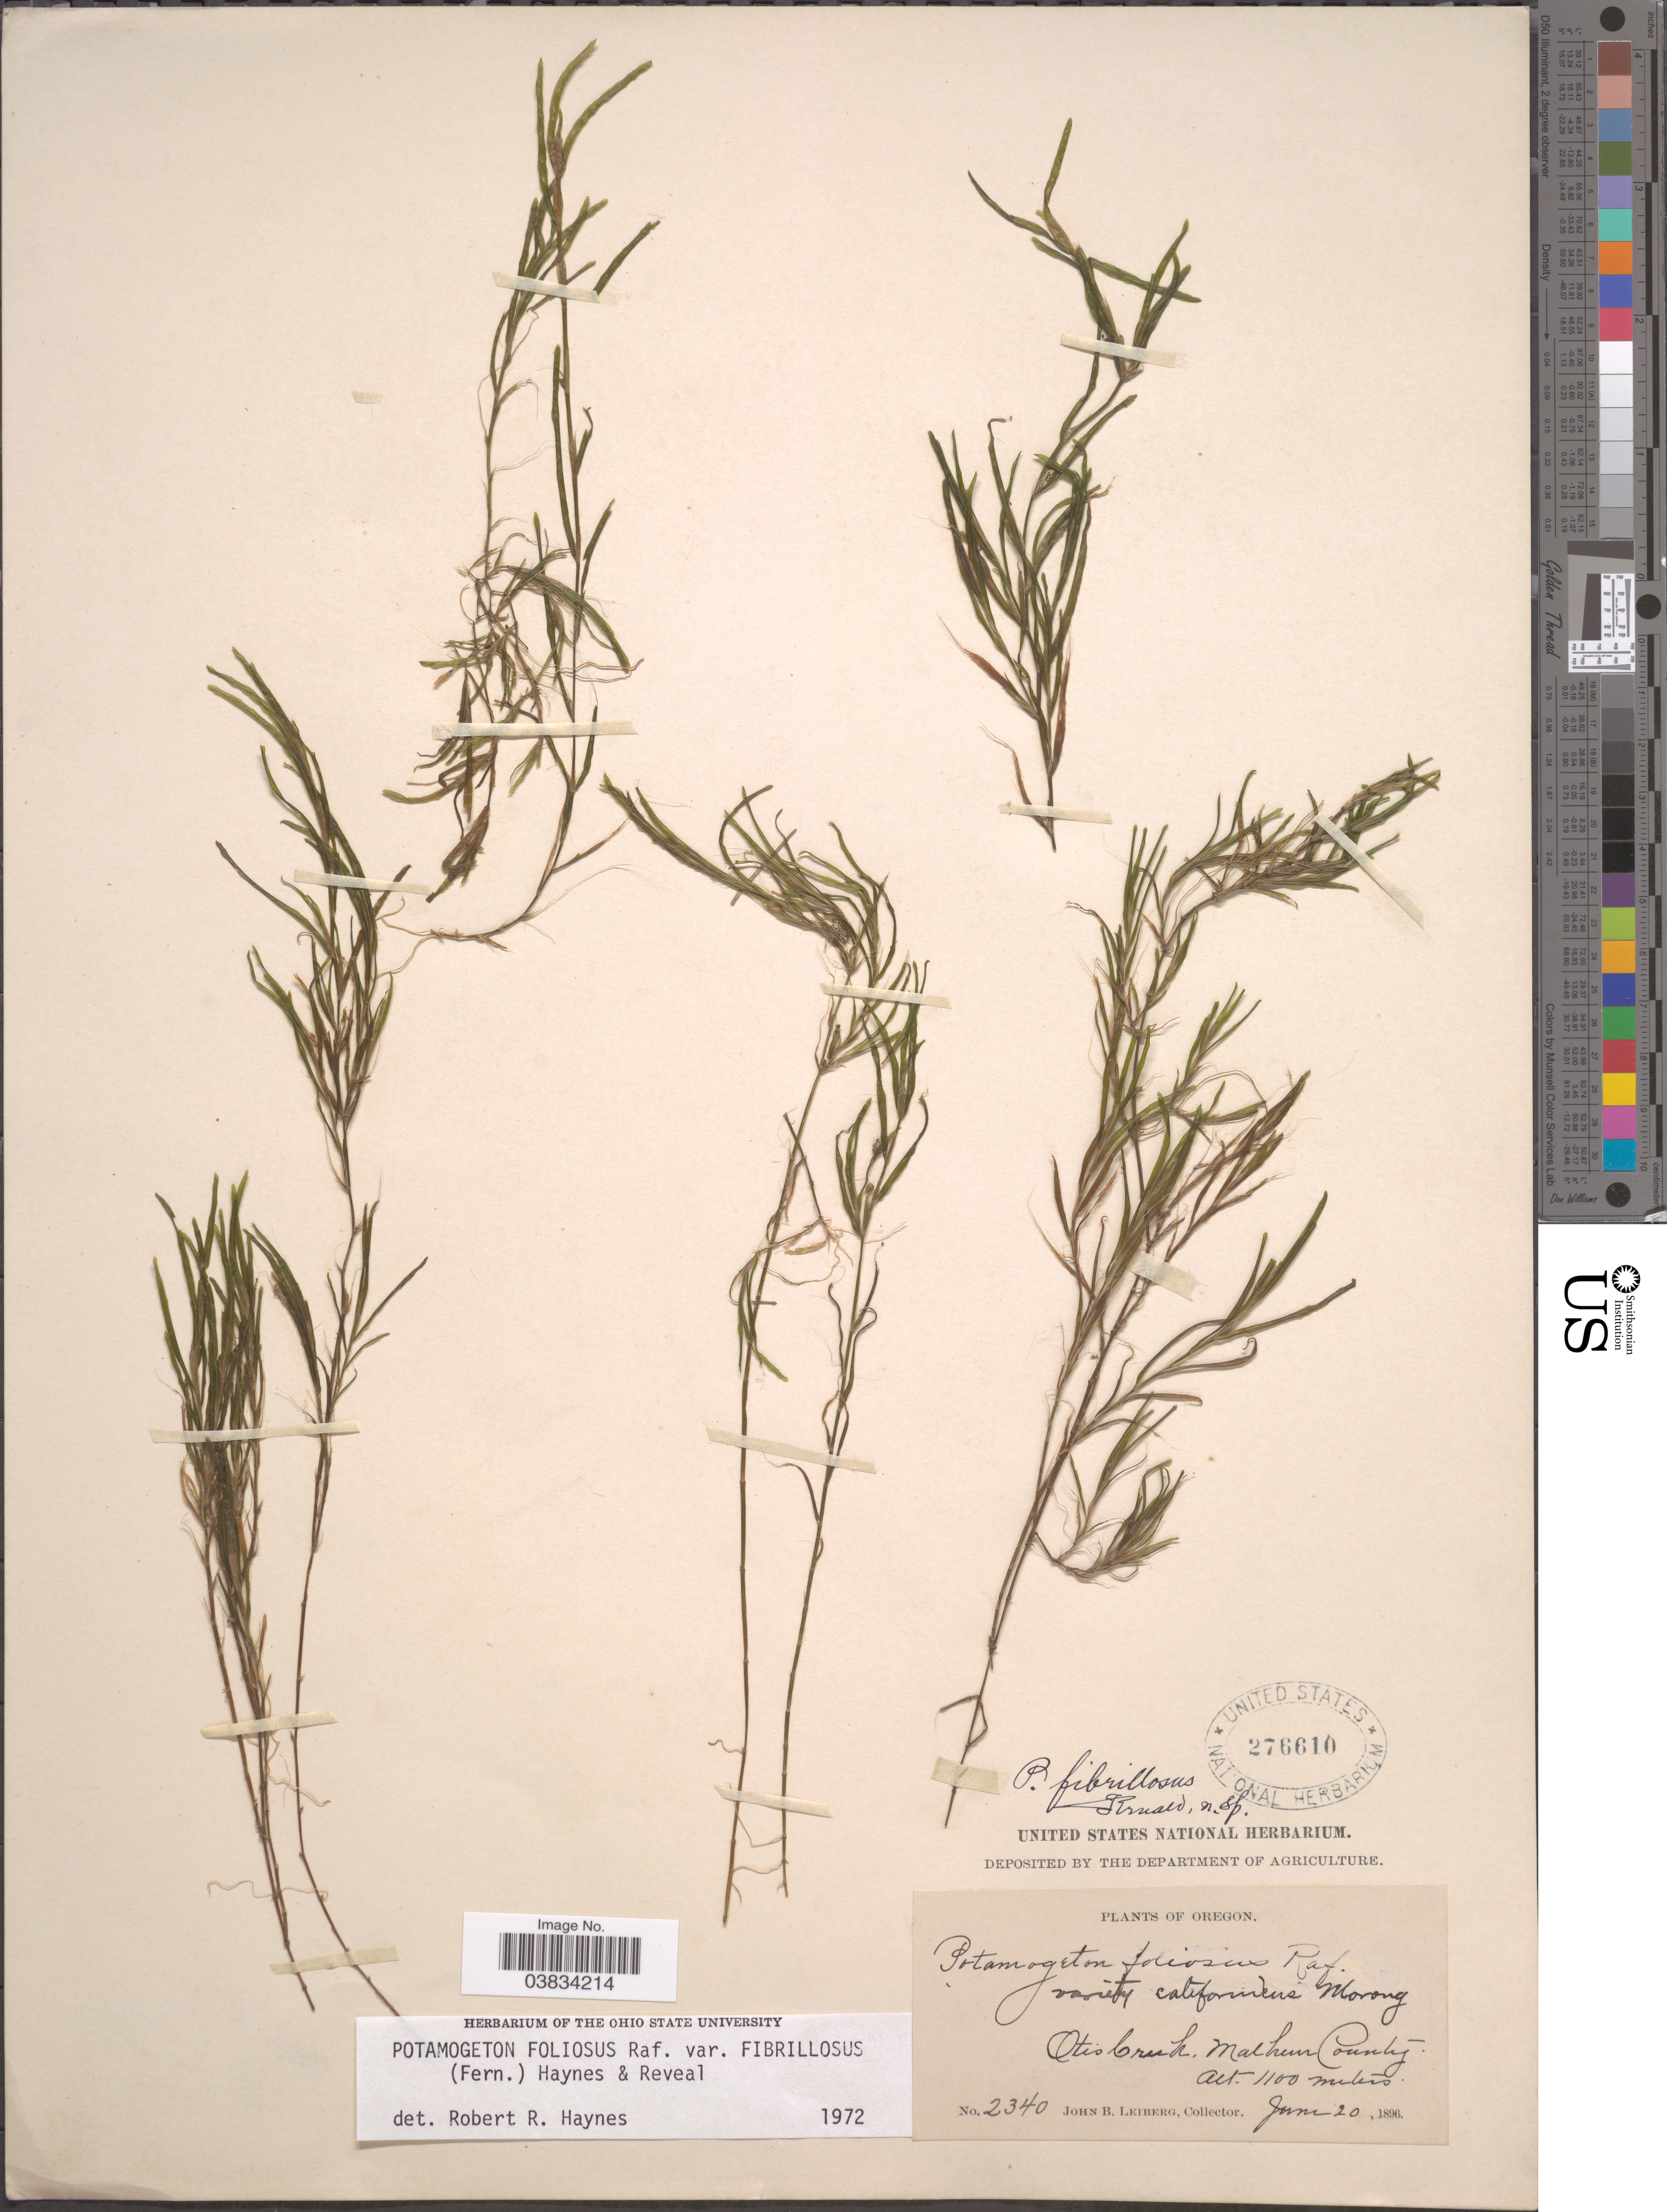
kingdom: Plantae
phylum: Tracheophyta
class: Liliopsida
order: Alismatales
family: Potamogetonaceae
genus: Potamogeton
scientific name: Potamogeton foliosus var. fibrillosus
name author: (Fernald) R.R. Haynes & Reveal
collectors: J. B. Leiberg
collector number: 2340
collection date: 1896-06-20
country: United States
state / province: Oregon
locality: Otis Creek, Malheur County.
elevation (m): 1100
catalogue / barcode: US 276610